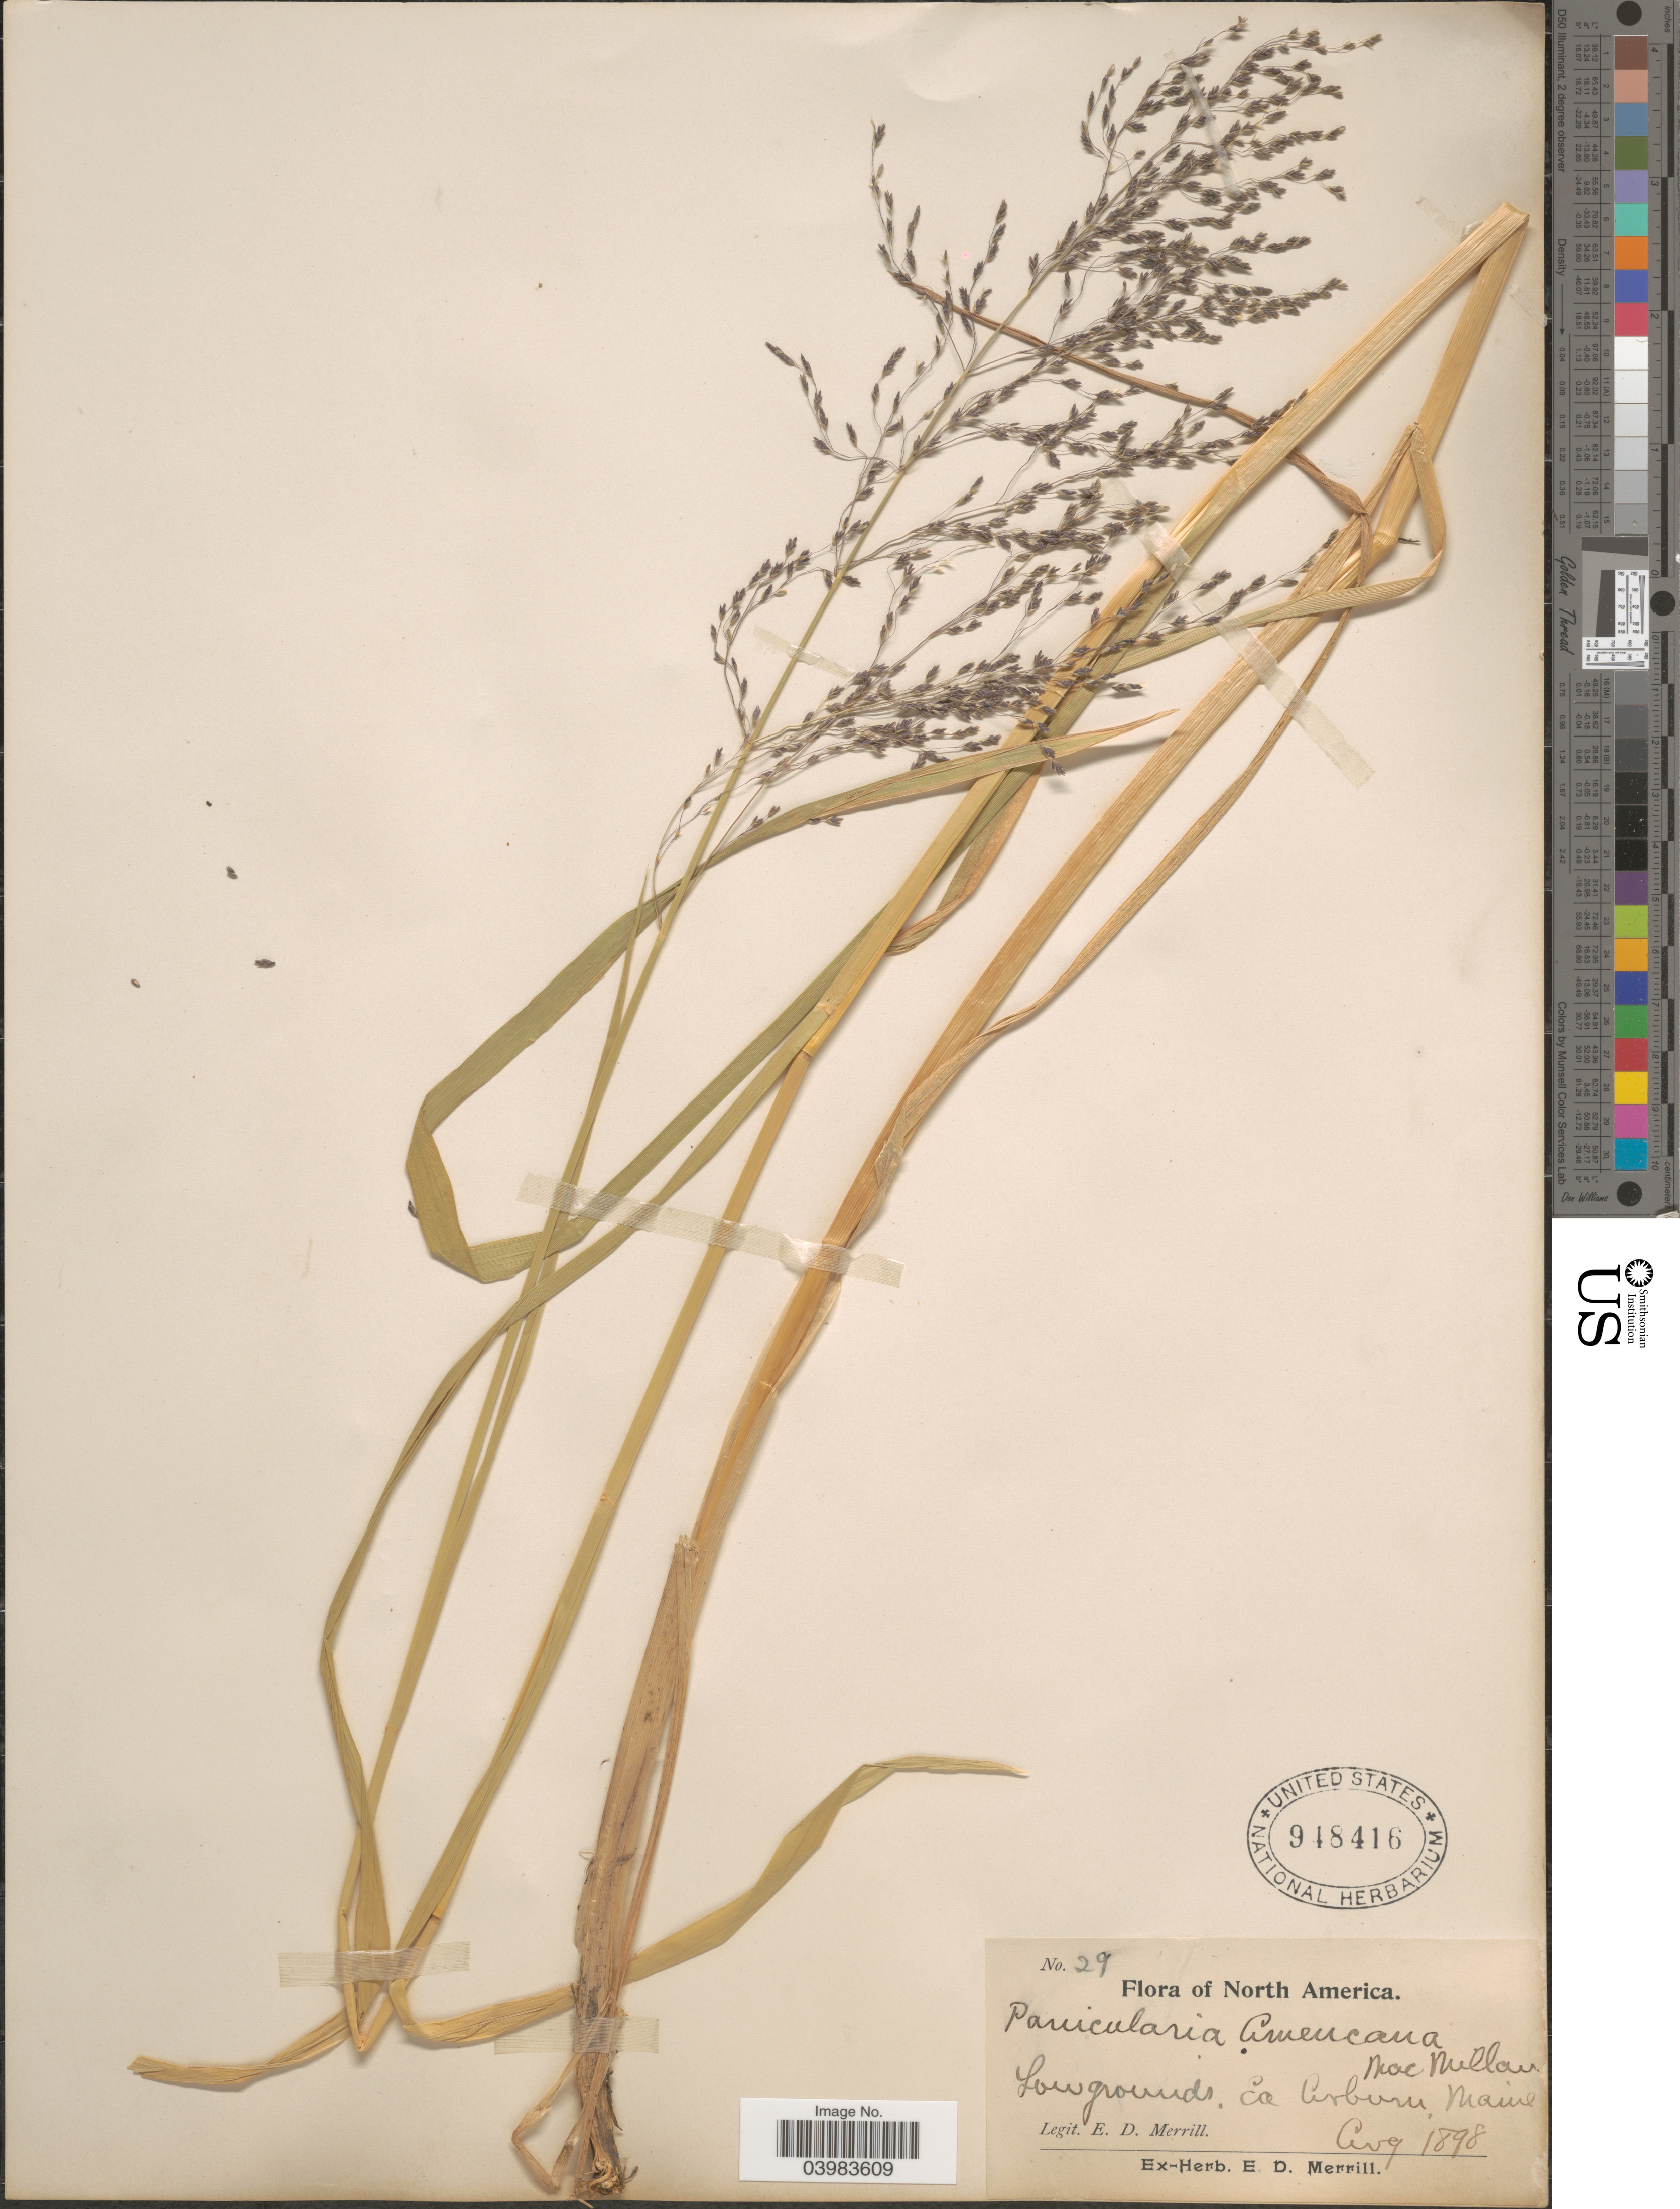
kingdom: Plantae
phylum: Tracheophyta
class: Liliopsida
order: Poales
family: Poaceae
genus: Glyceria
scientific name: Glyceria grandis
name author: S. Watson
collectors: E. D. Merrill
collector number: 29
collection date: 1898-08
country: United States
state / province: Maine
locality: Low grounds. Ea Auburn.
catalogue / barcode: US 948416